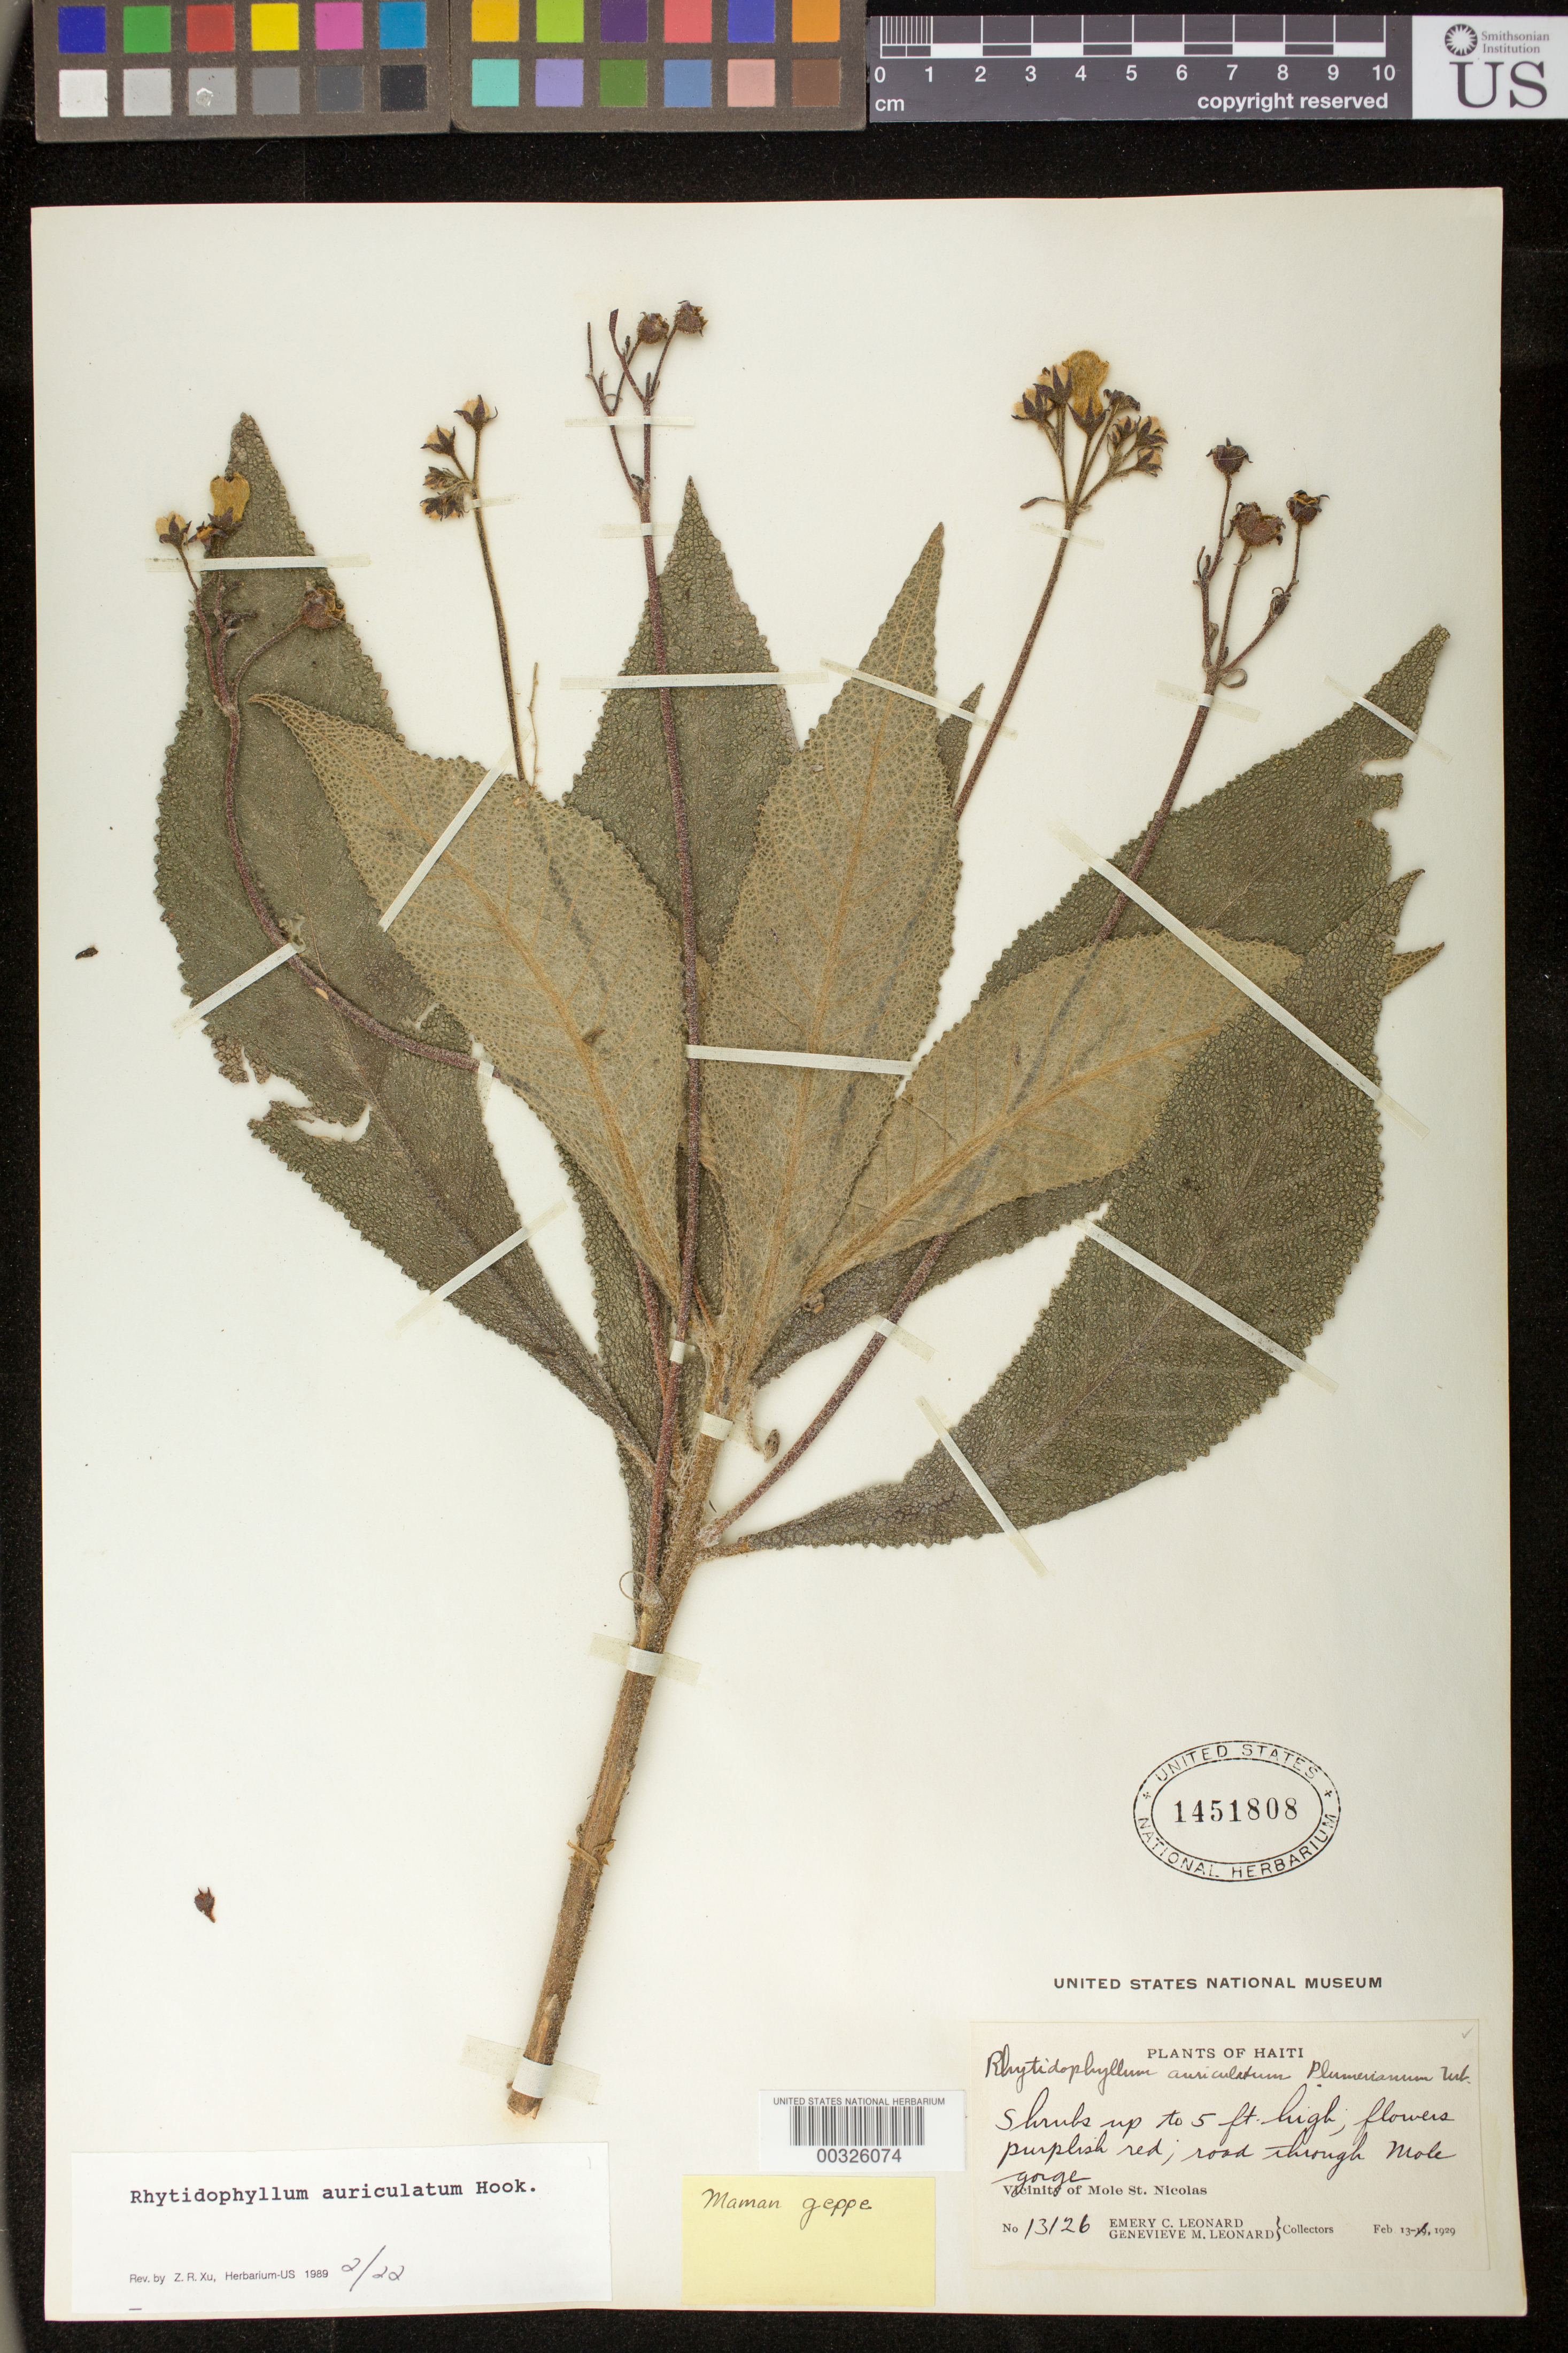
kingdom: Plantae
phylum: Tracheophyta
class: Magnoliopsida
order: Lamiales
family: Gesneriaceae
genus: Rhytidophyllum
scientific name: Rhytidophyllum auriculatum var. angustatum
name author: Urb.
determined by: Skog, Laurence E.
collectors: E. C. Leonard & G. M. Leonard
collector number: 13126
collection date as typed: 13 Feb 1929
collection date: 1929-02-13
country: Haiti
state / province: Nord-Ouest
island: Hispaniola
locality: Vicinity of Mole St. Nicolas, road through Mole gorge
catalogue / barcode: US 1451808